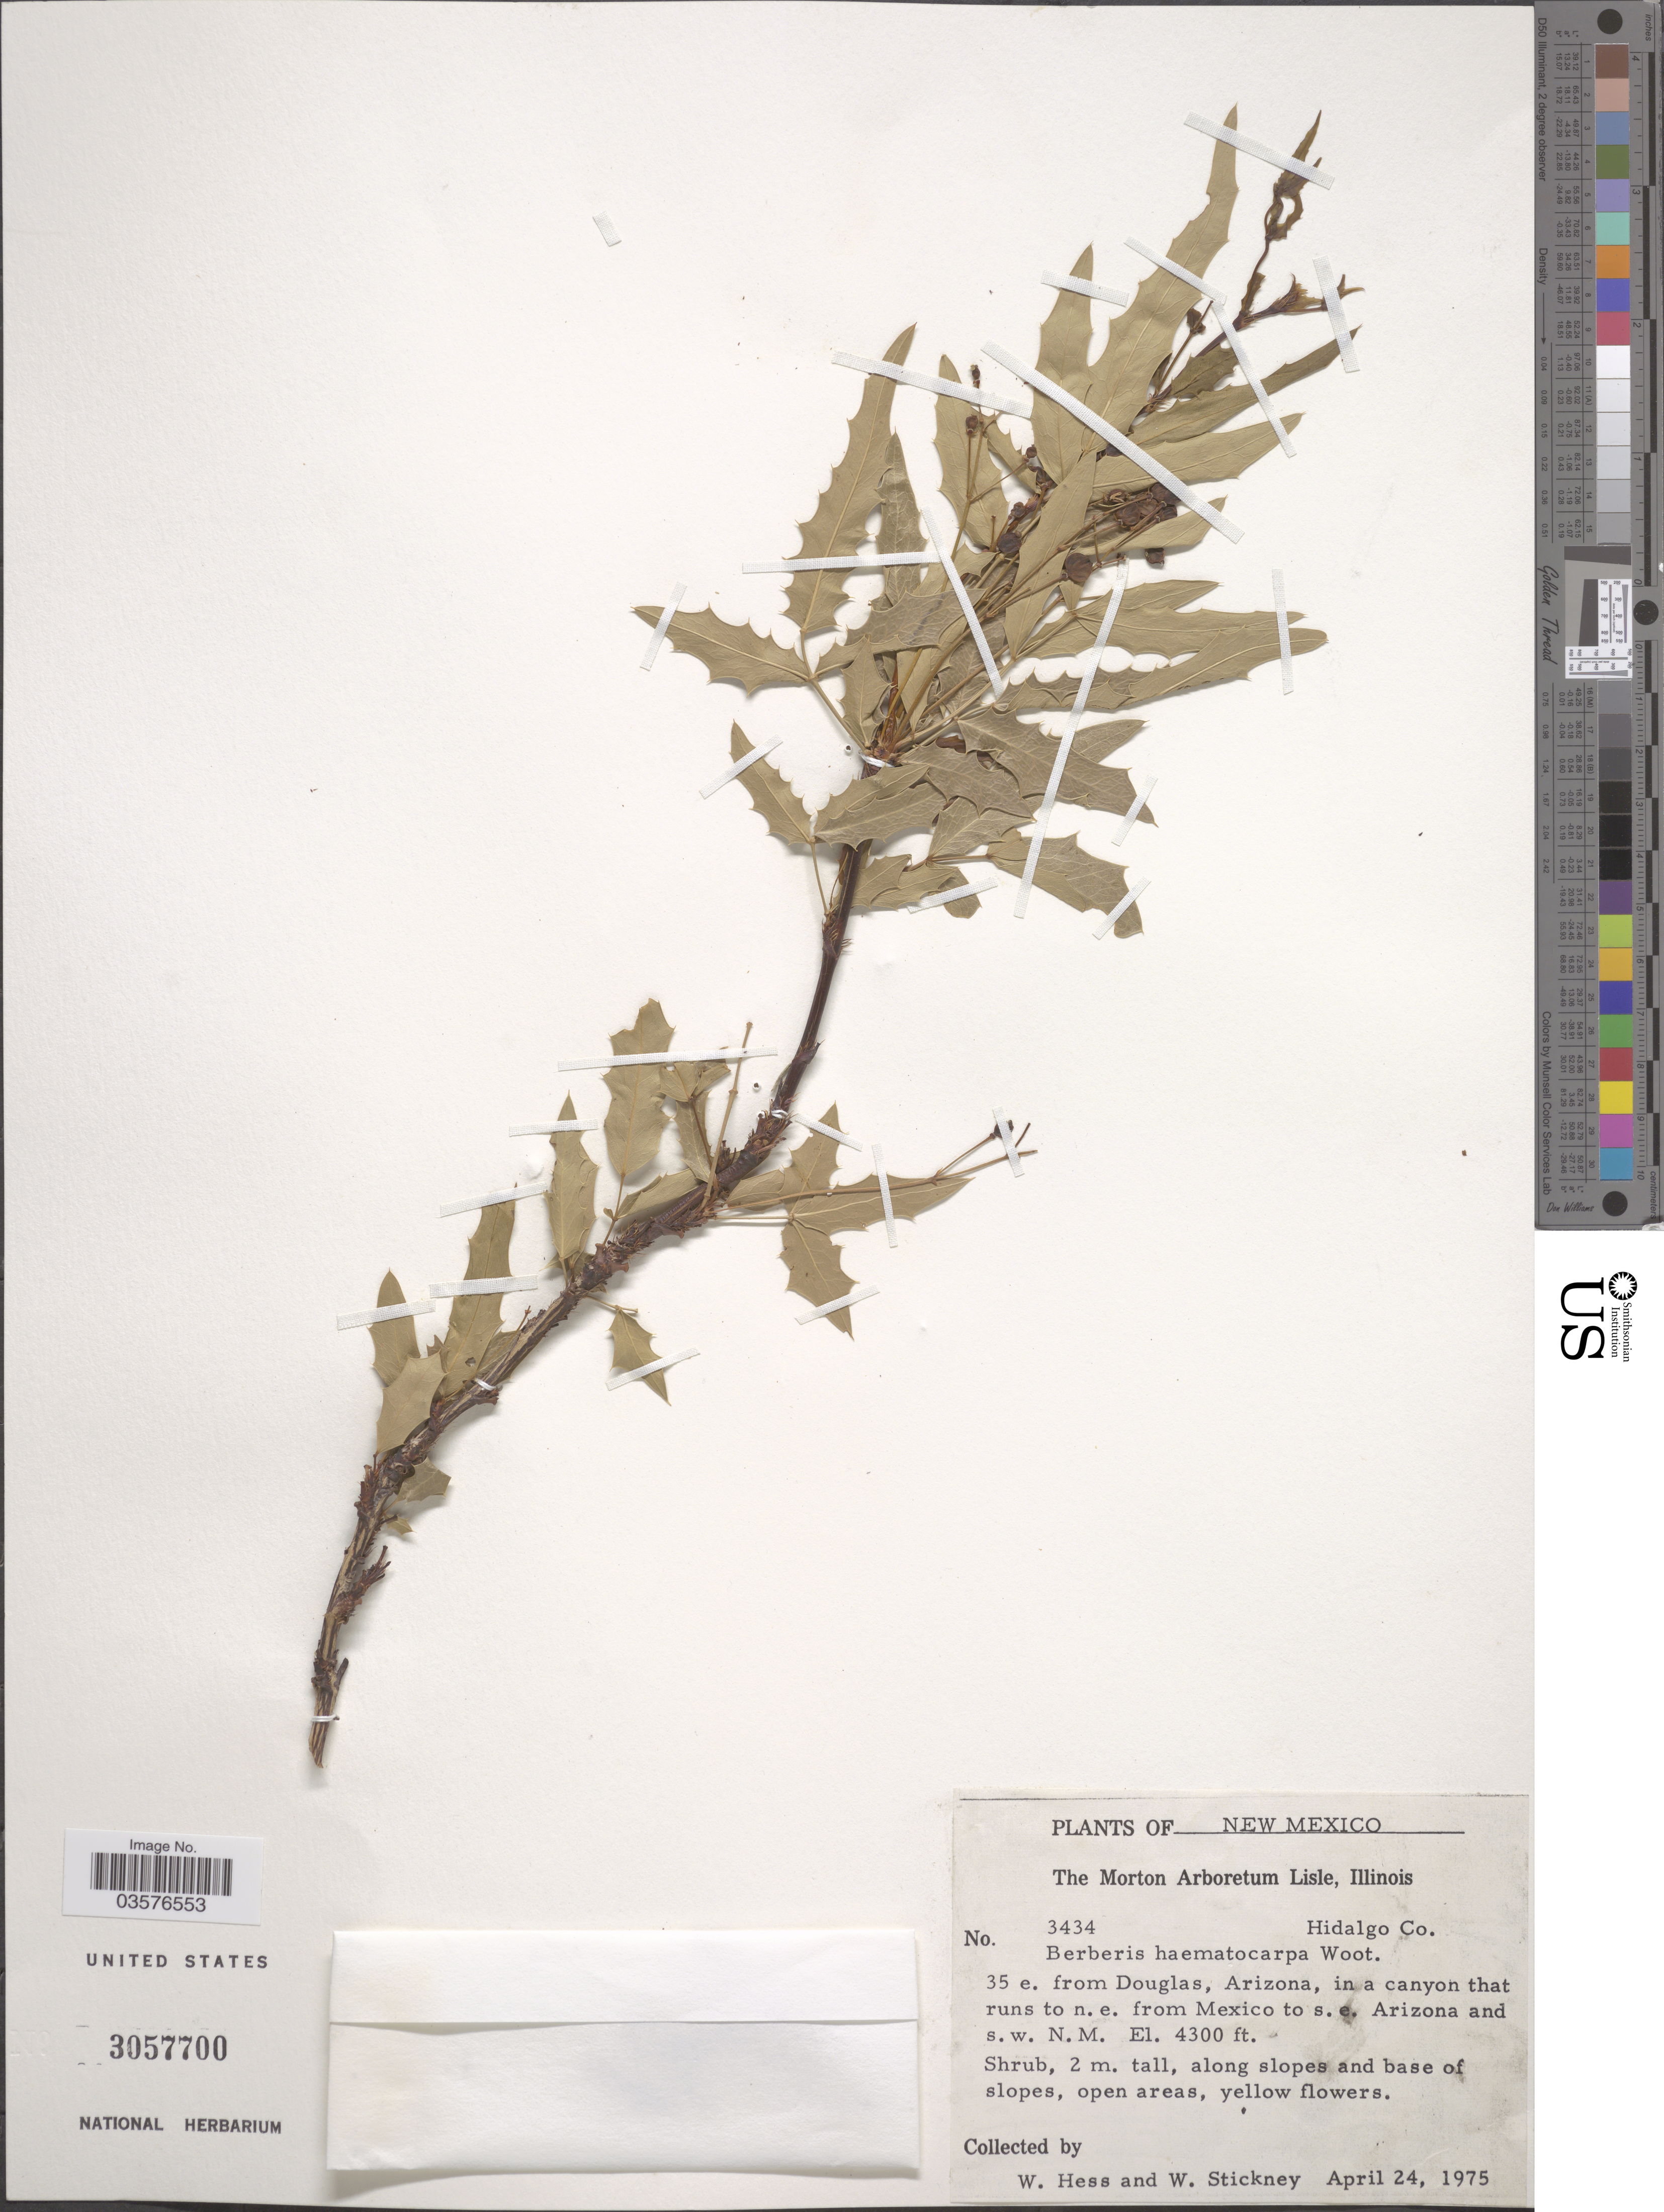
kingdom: Plantae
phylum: Tracheophyta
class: Magnoliopsida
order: Ranunculales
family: Berberidaceae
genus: Mahonia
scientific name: Mahonia haematocarpa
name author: (Wooton) Fedde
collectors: W. Hess & W. Stickney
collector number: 3434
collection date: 1975-04-24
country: United States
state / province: New Mexico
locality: Hidalgo Co. 35 e. from Douglas, Arizona, in a canyon that runs to n.e. from mexico to s.e. Arizona and s.w. N.M.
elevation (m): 1311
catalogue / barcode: US 3057700